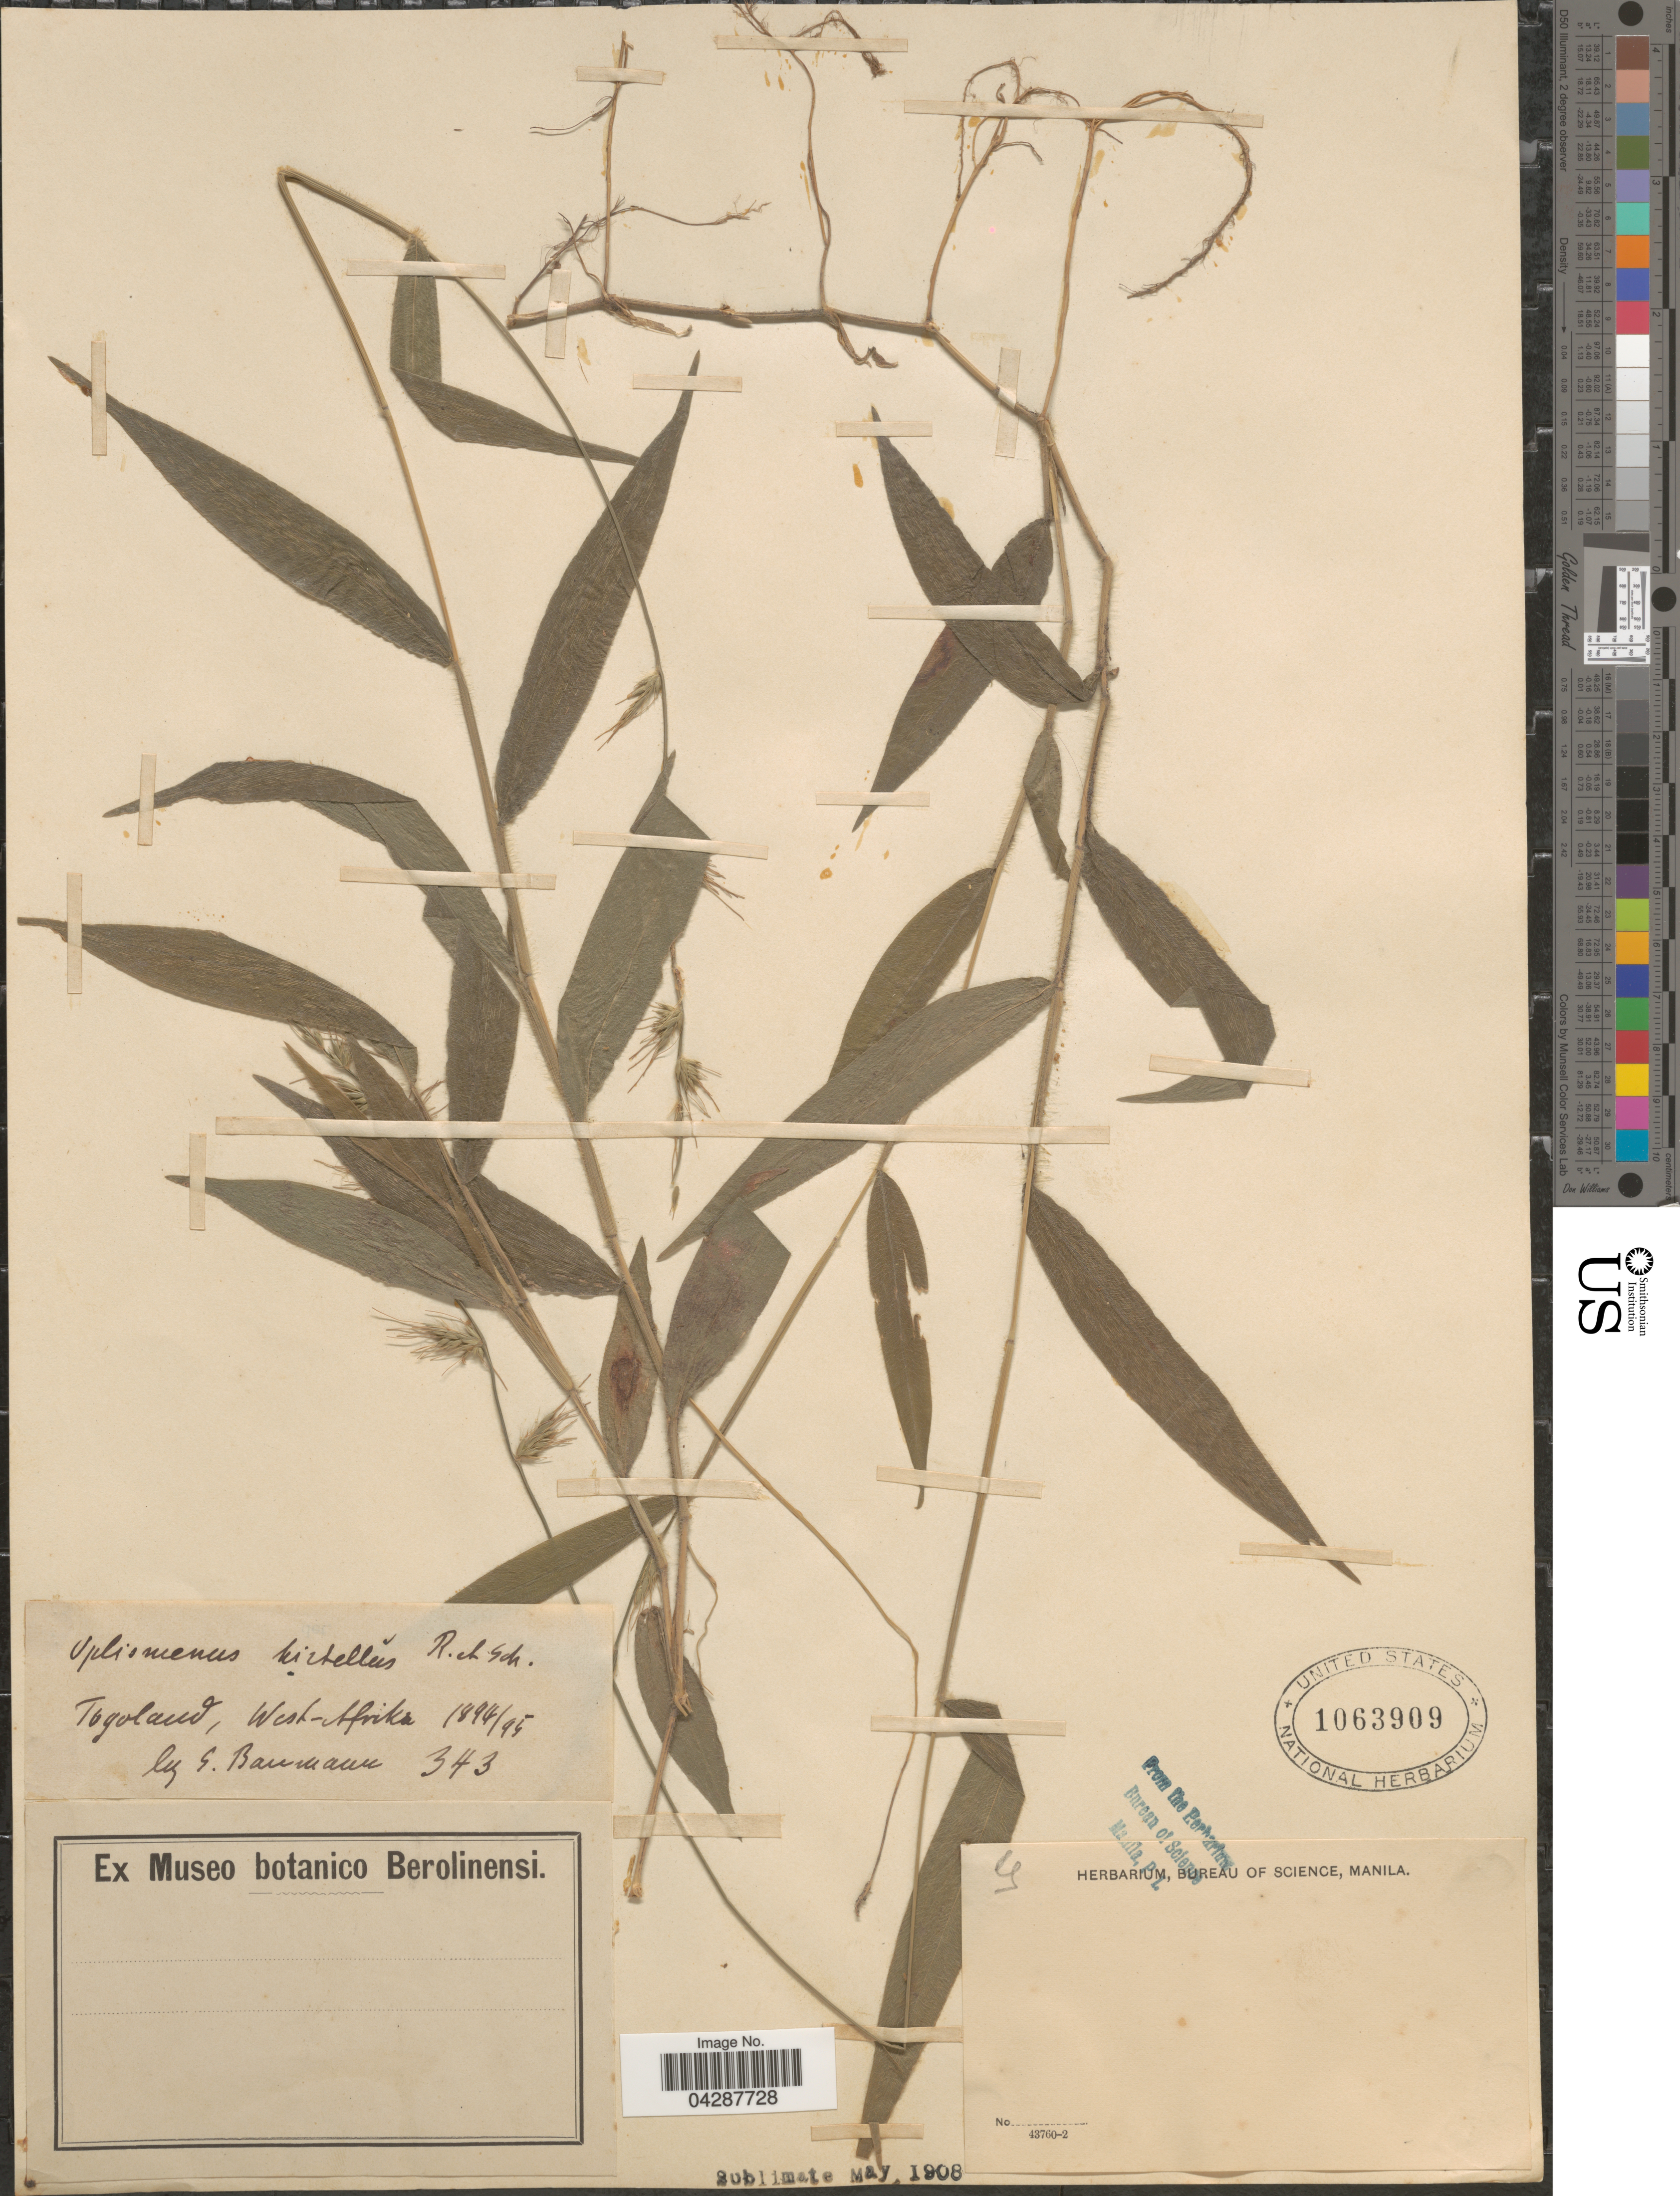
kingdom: Plantae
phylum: Tracheophyta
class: Liliopsida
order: Poales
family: Poaceae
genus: Oplismenus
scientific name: Oplismenus undulatifolius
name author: (Ard.) P. Beauv.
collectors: G. Baumann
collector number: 343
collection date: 1894/1895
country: Togo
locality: Togoland, West-Afrika.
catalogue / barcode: US 1063909